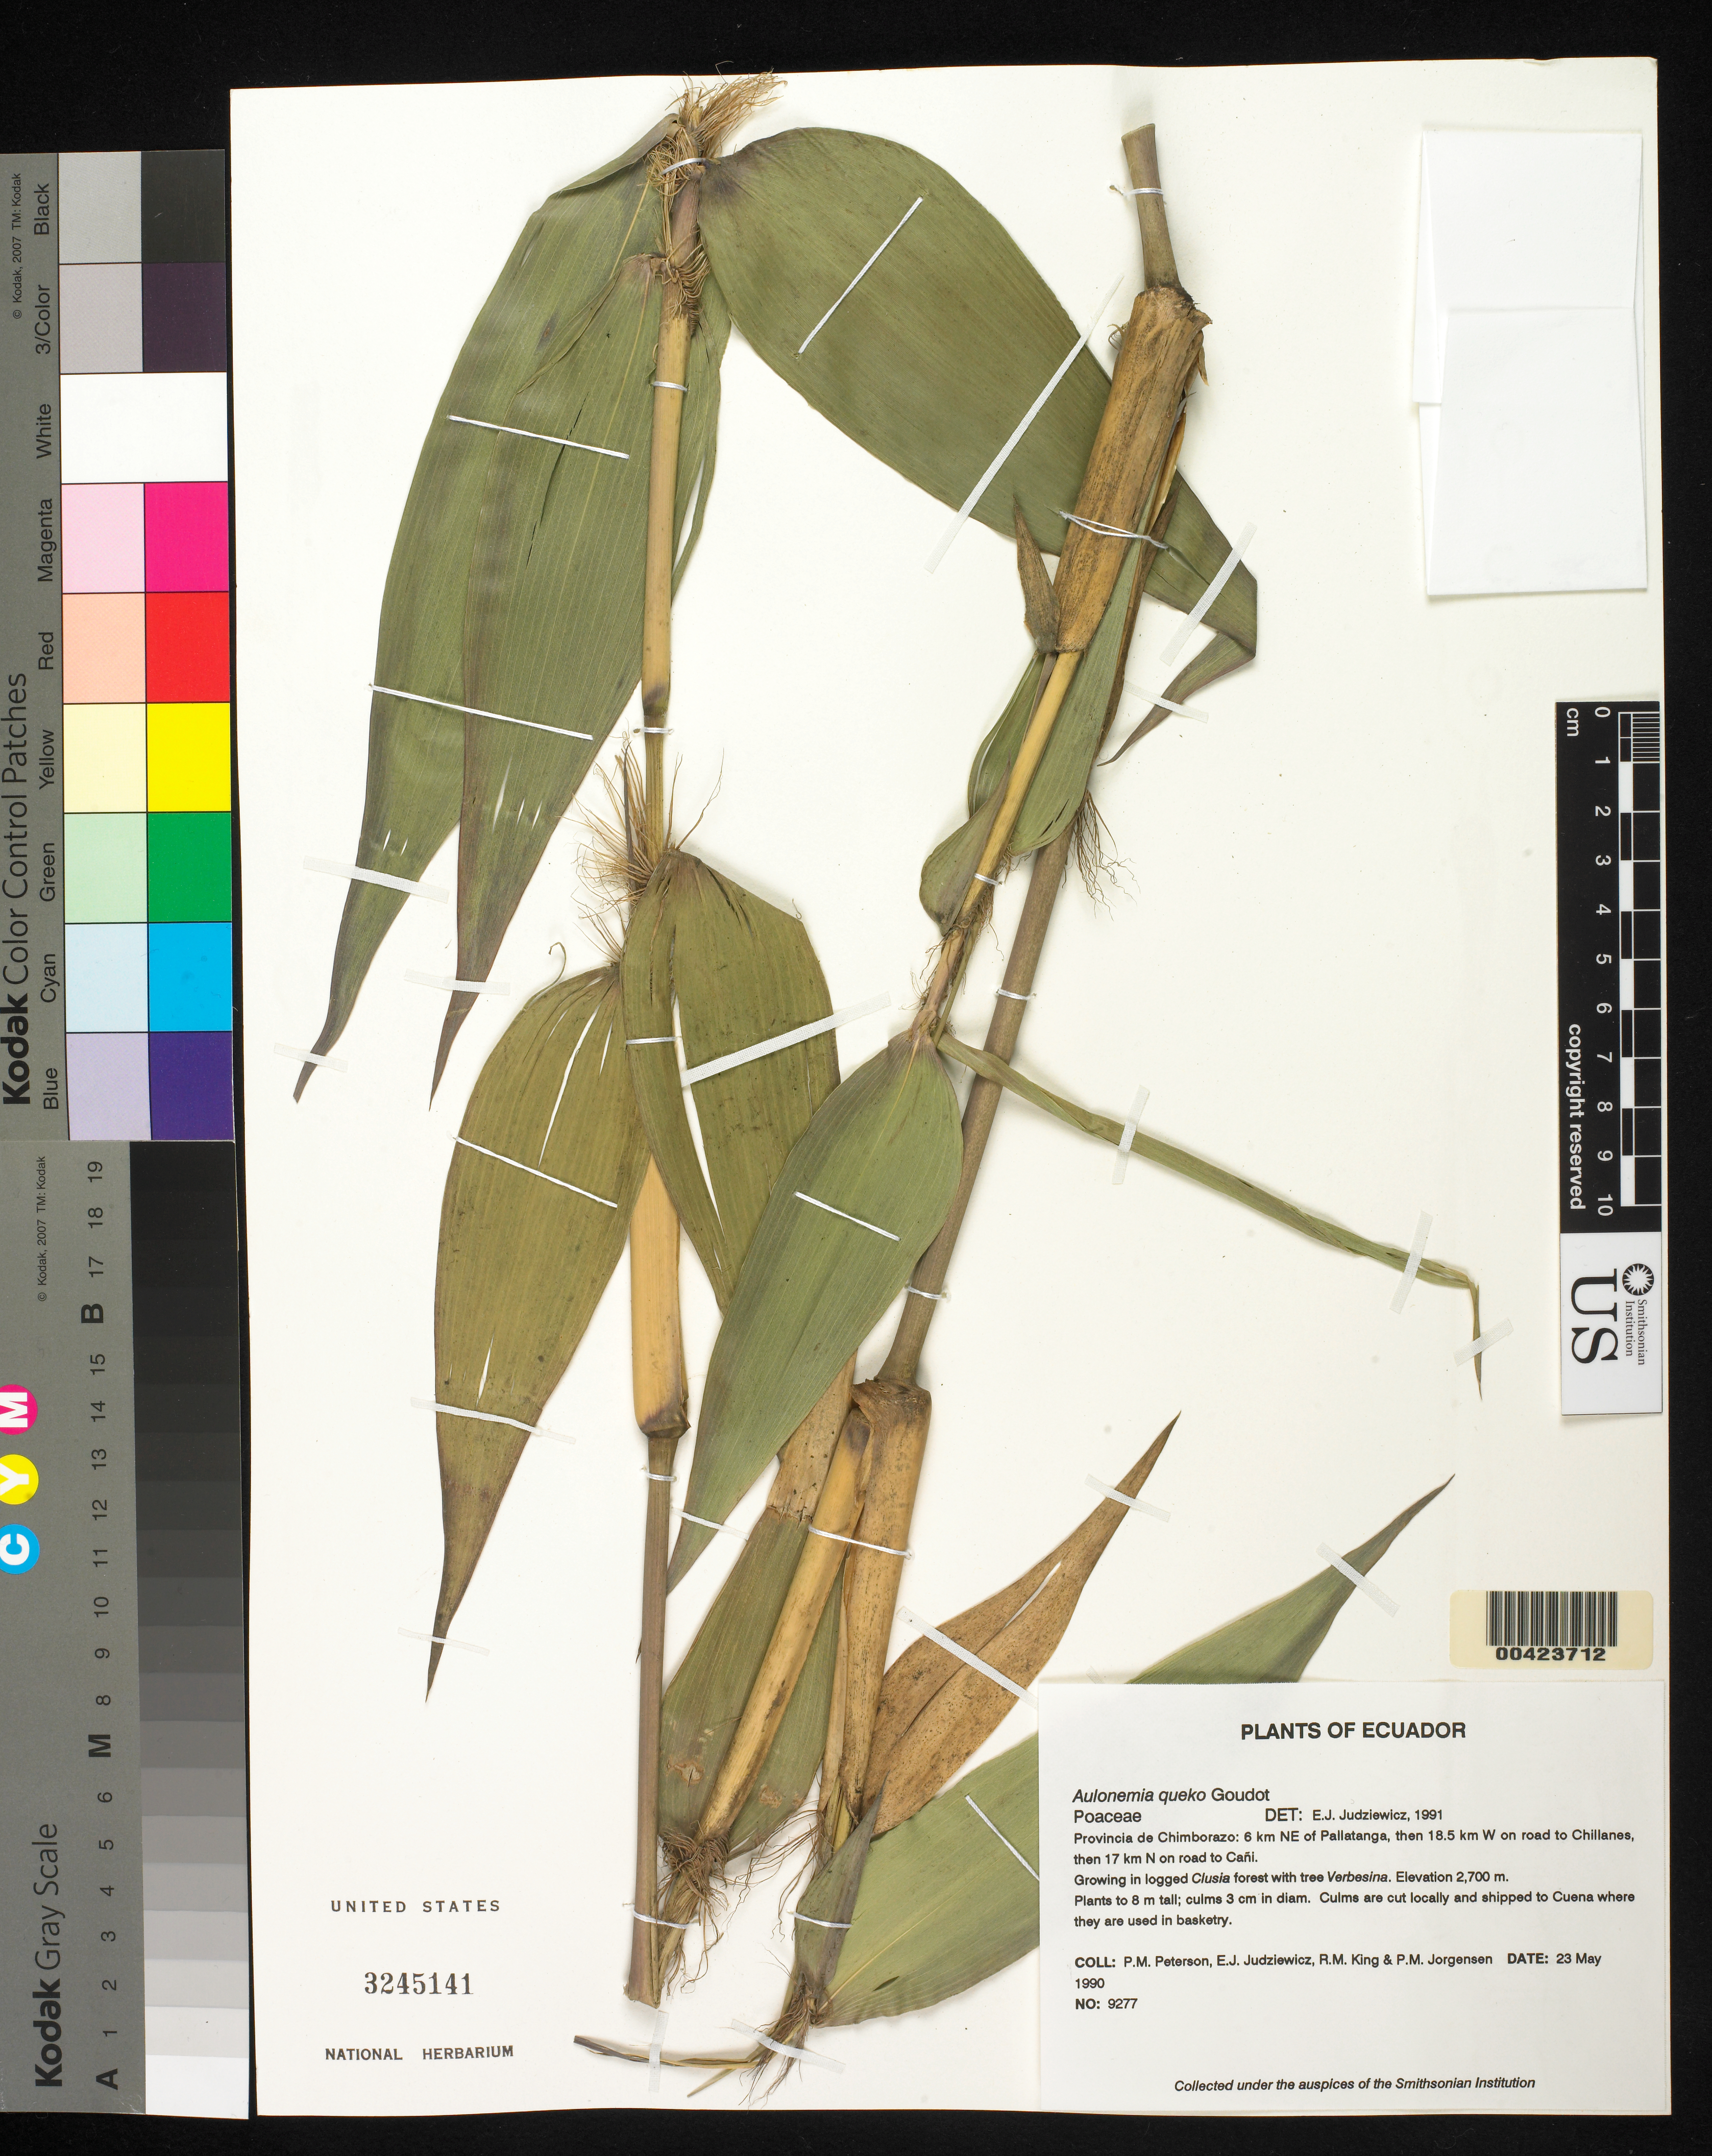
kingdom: Plantae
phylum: Tracheophyta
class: Liliopsida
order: Poales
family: Poaceae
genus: Aulonemia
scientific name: Aulonemia queko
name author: Goudot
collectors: P. M. Peterson, E. J. Judziewicz, R. M. King & P. M. Jørgensen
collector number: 09277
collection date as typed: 23 May 1990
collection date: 1990-05-23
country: Ecuador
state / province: Chimborazo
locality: Cani, road to; 6 km NE of Pallatanga, then 18.5 km w on road to Chillanes then 17 km N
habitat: Growing in logged Clusia forest with tree Verbesina.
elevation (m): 2700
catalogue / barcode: US 3245141